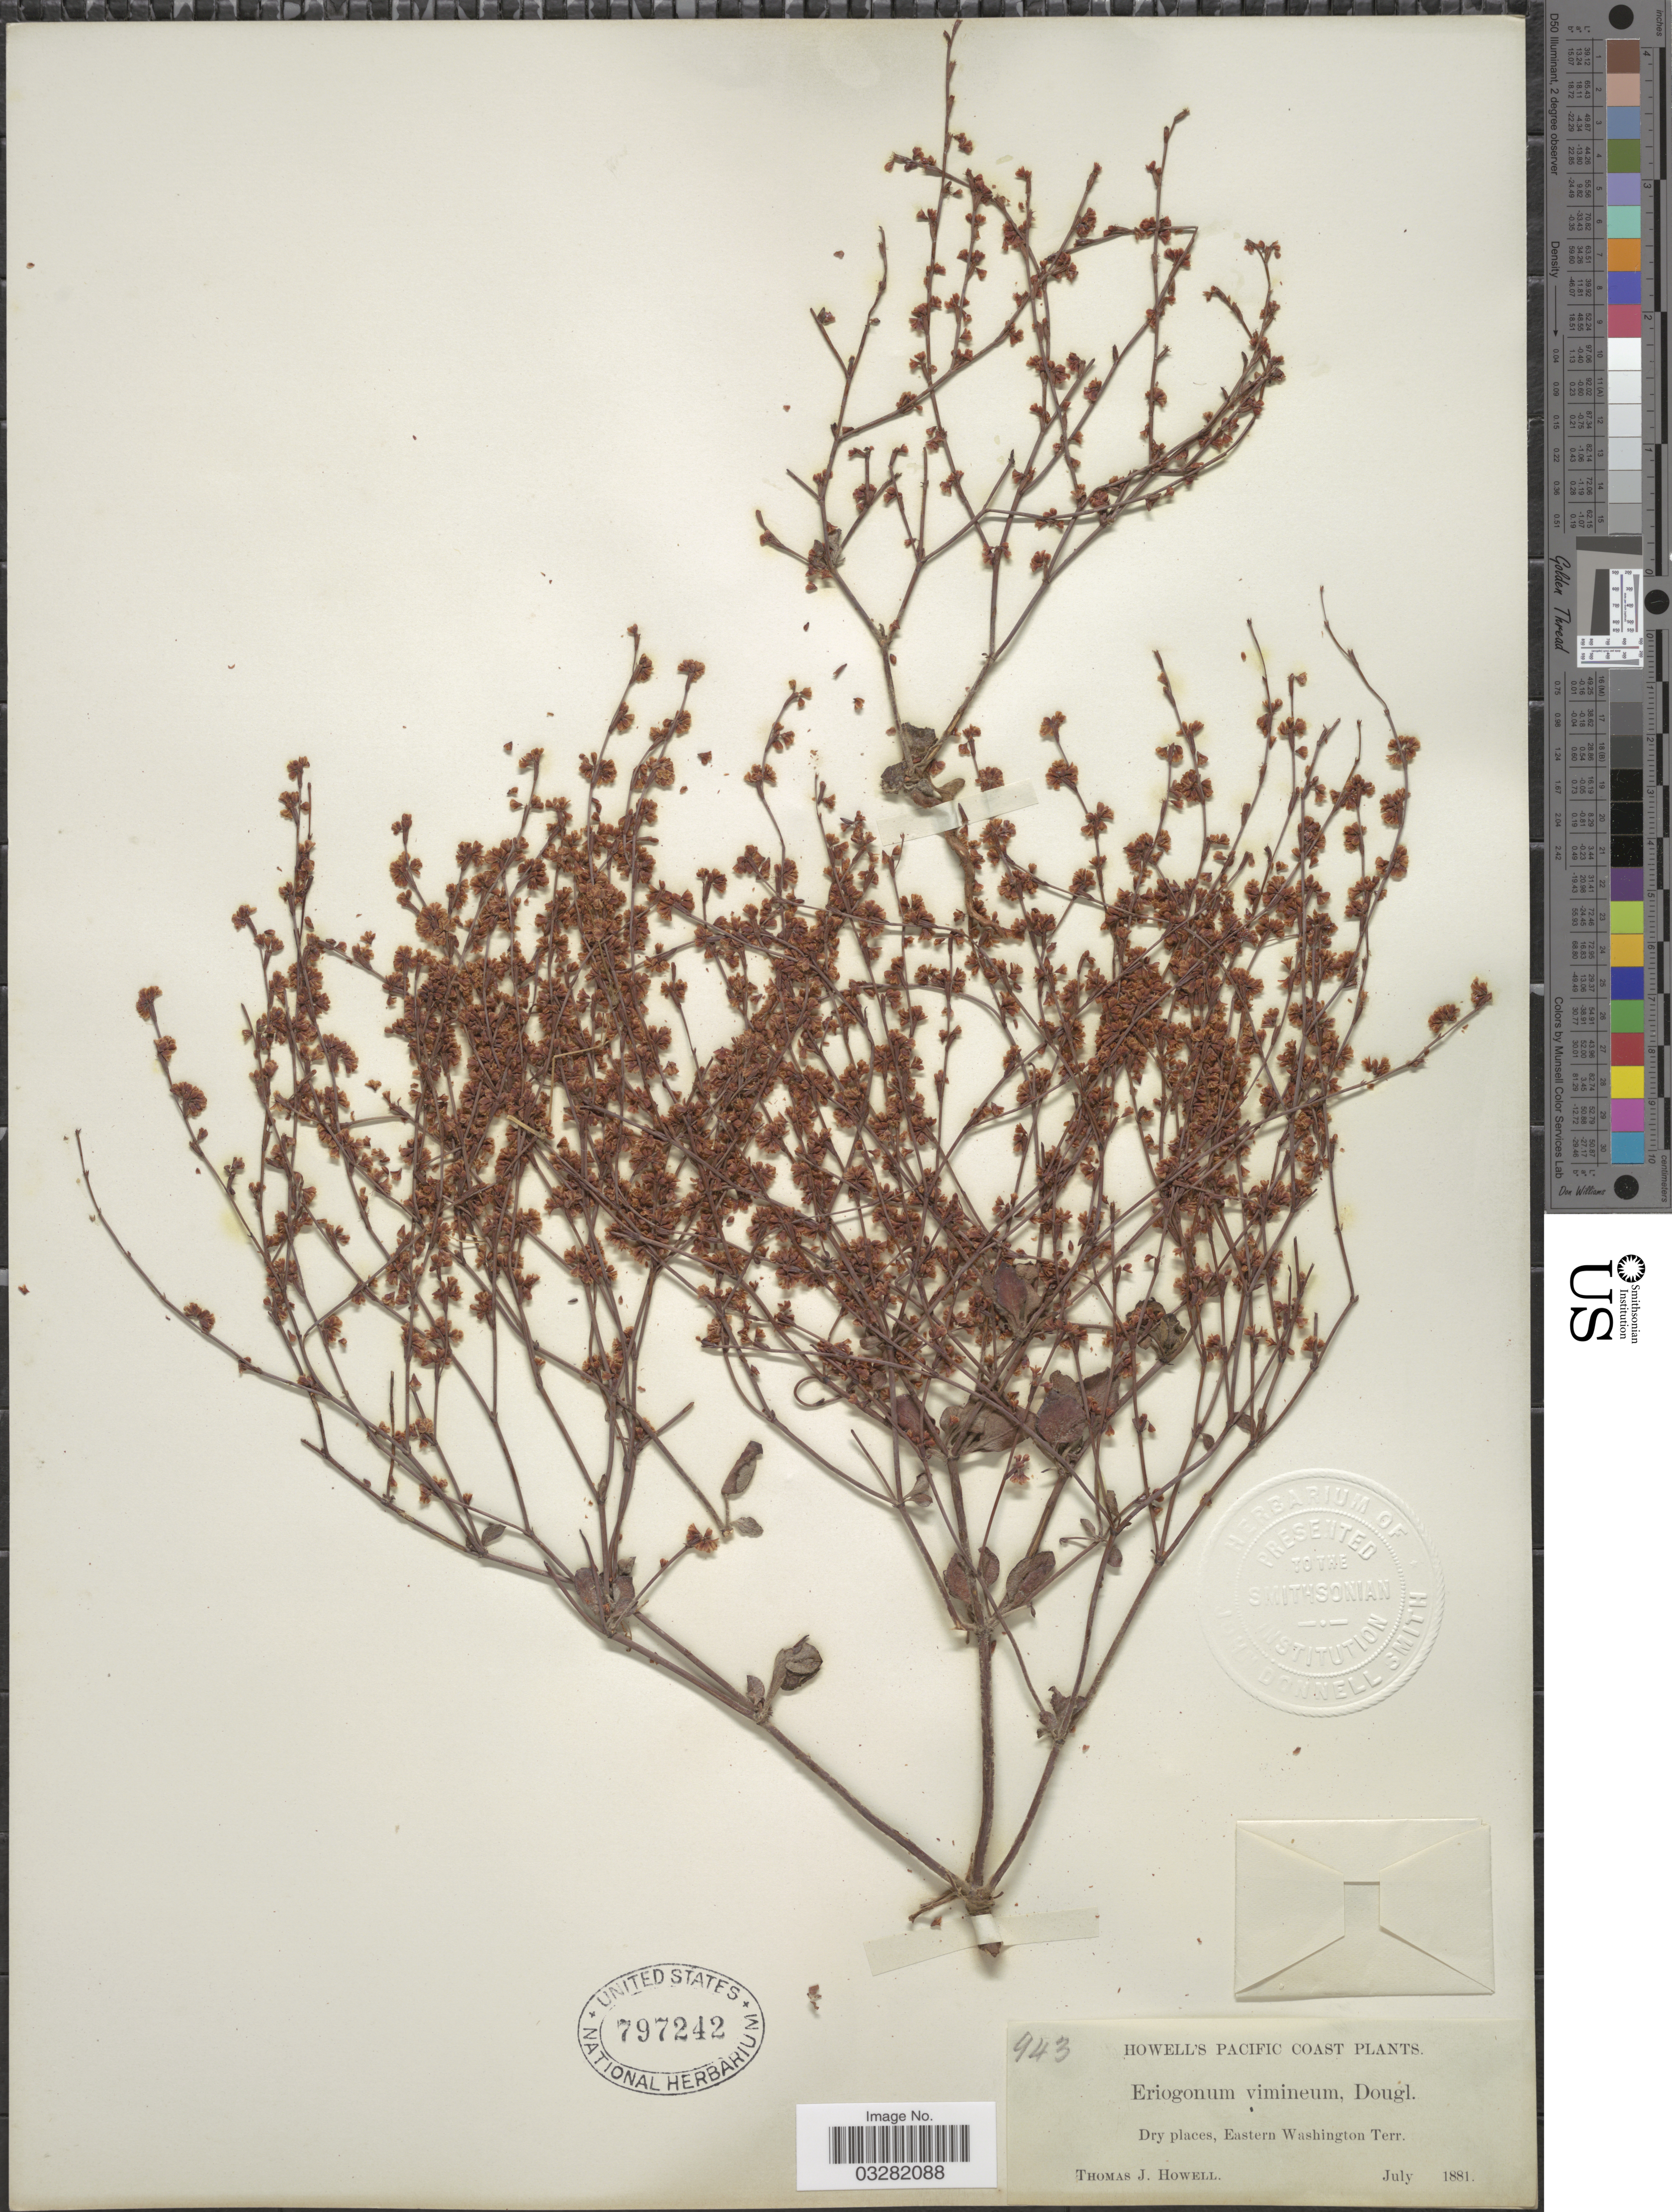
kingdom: Plantae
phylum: Tracheophyta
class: Magnoliopsida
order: Caryophyllales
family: Polygonaceae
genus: Eriogonum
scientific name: Eriogonum vimineum var. vimineum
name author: Douglas ex Benth.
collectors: T. J. Howell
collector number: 943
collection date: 1881-07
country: United States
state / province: Washington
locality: Pacific Coast. Eastern Washington Terr.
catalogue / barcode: US 797242